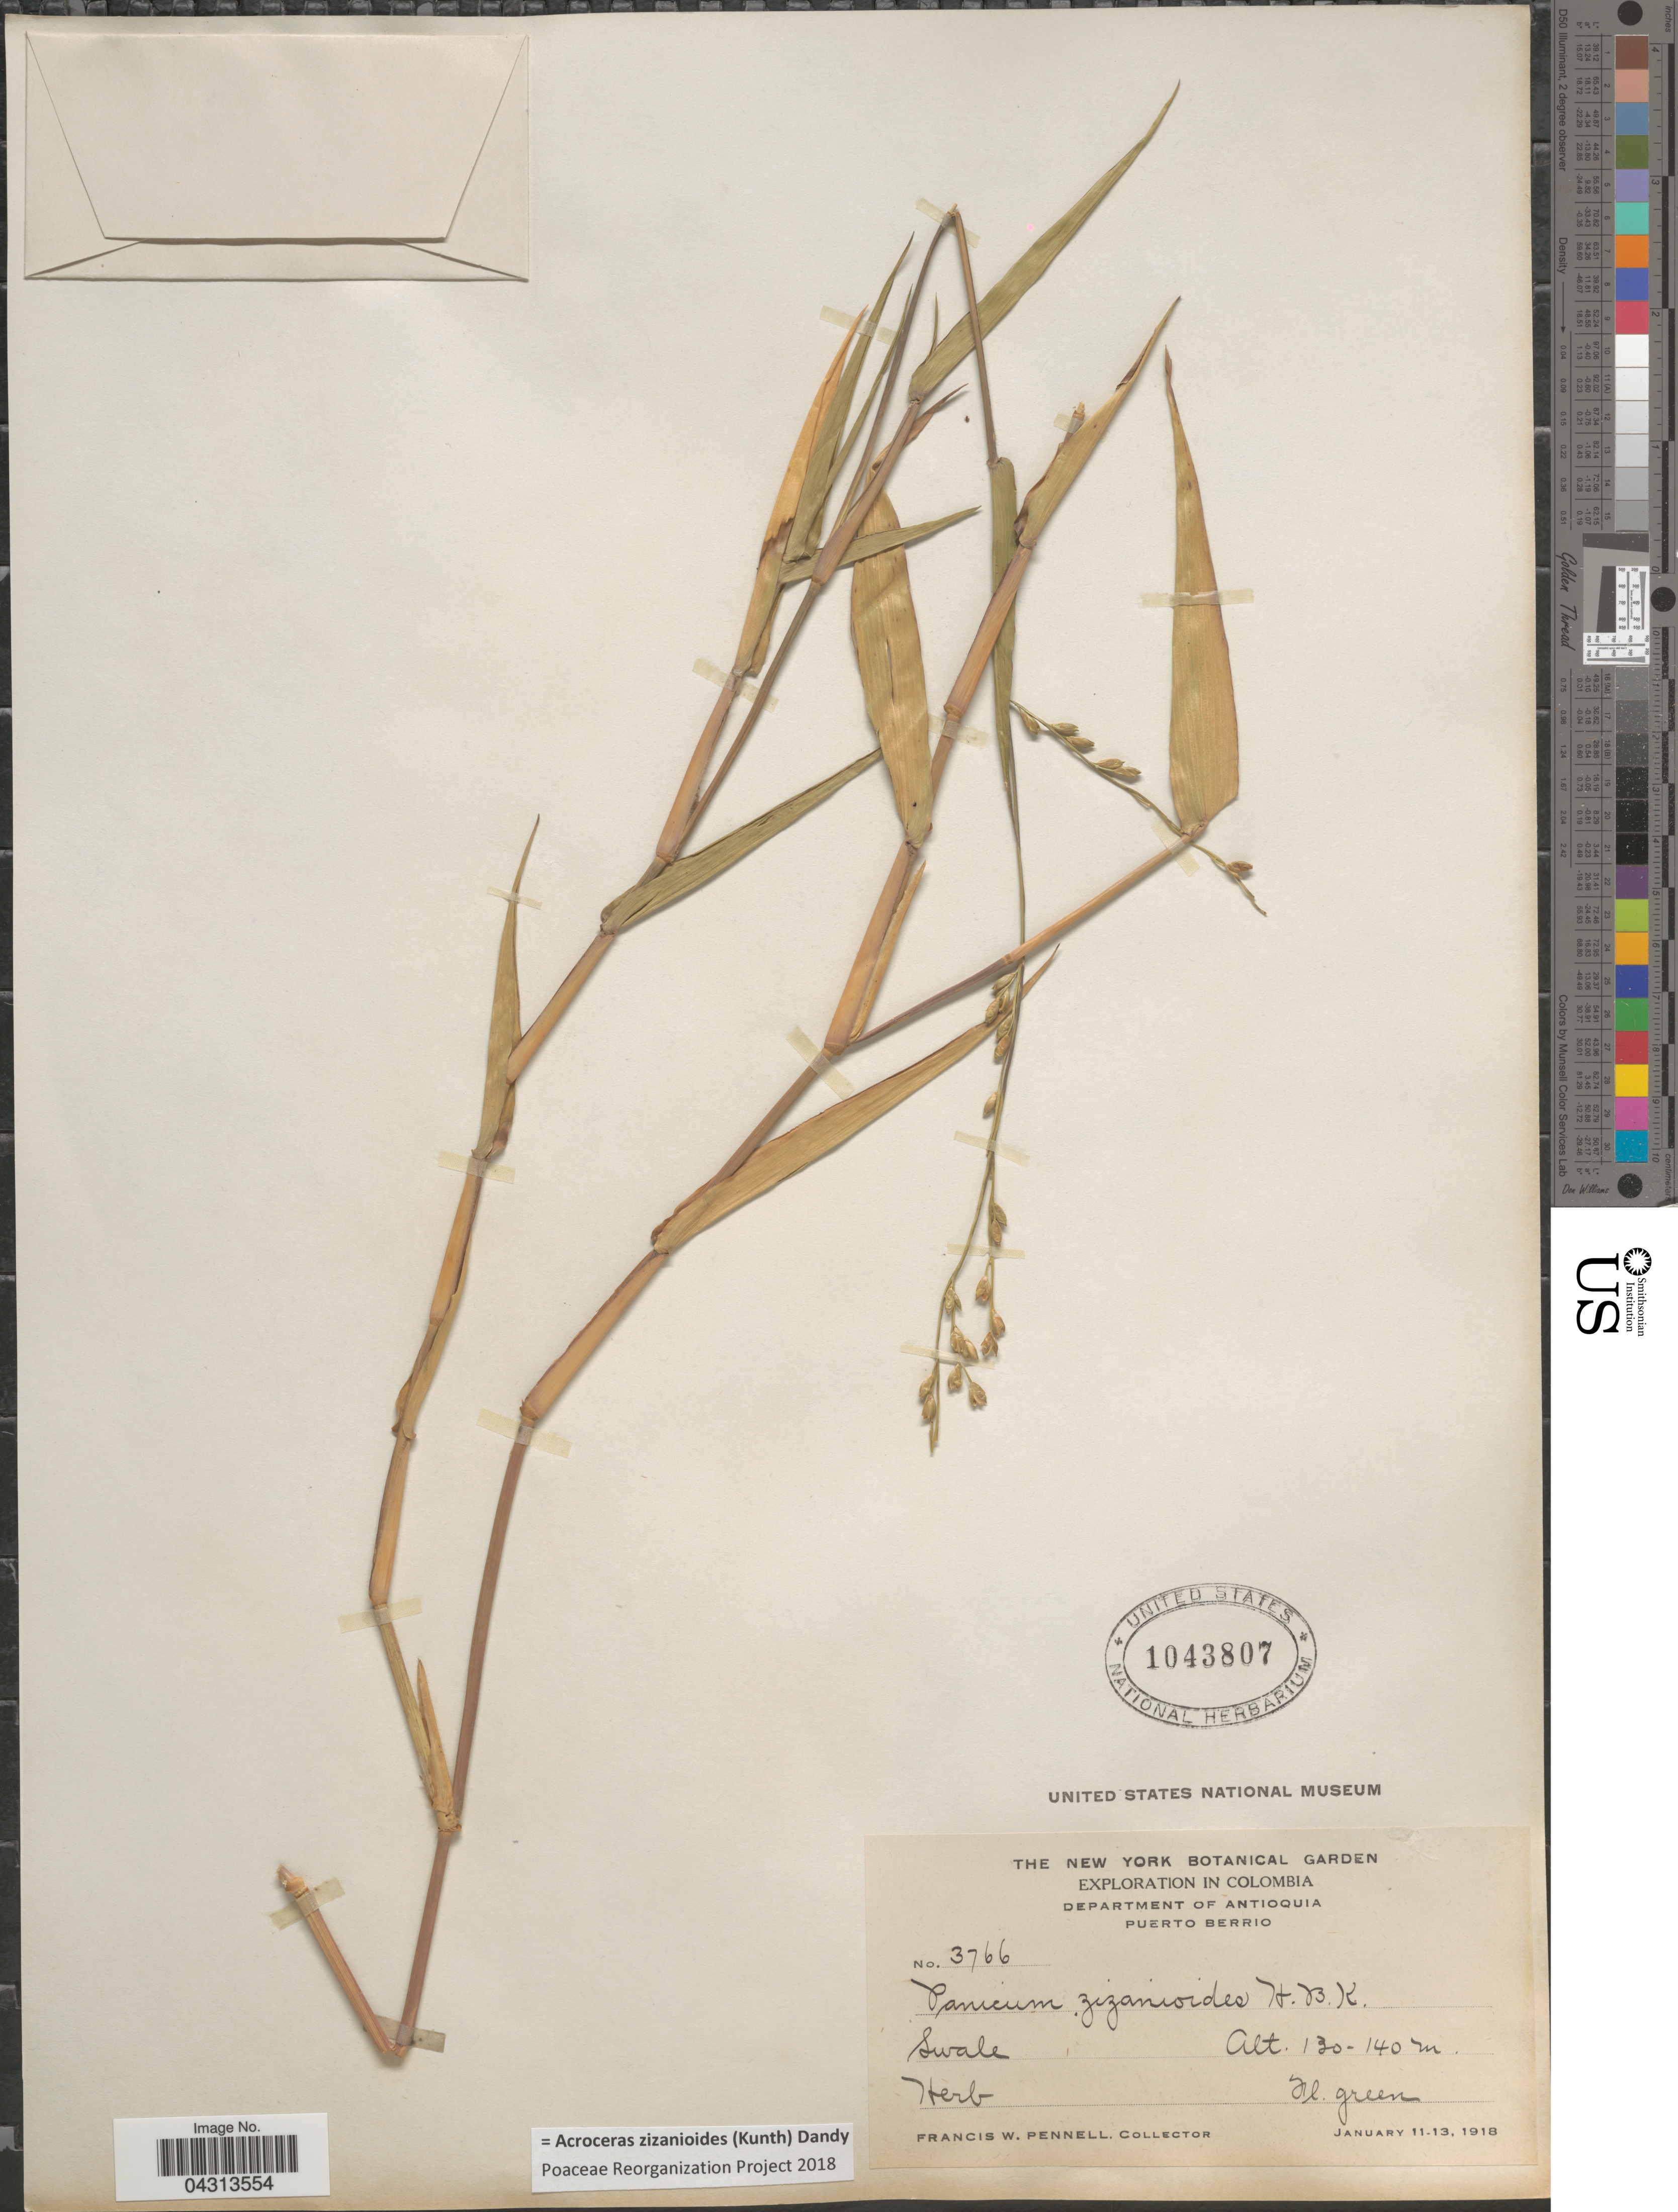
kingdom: Plantae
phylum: Tracheophyta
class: Liliopsida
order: Poales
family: Poaceae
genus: Acroceras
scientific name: Acroceras zizanioides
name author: (Kunth) Dandy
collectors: F. W. Pennell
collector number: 3766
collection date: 1918-01-11/1918-01-13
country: Colombia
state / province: Antioquia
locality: Exploration in Colombia. Department of Antioquia. Puerto Berrio.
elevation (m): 130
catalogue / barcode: US 1043807